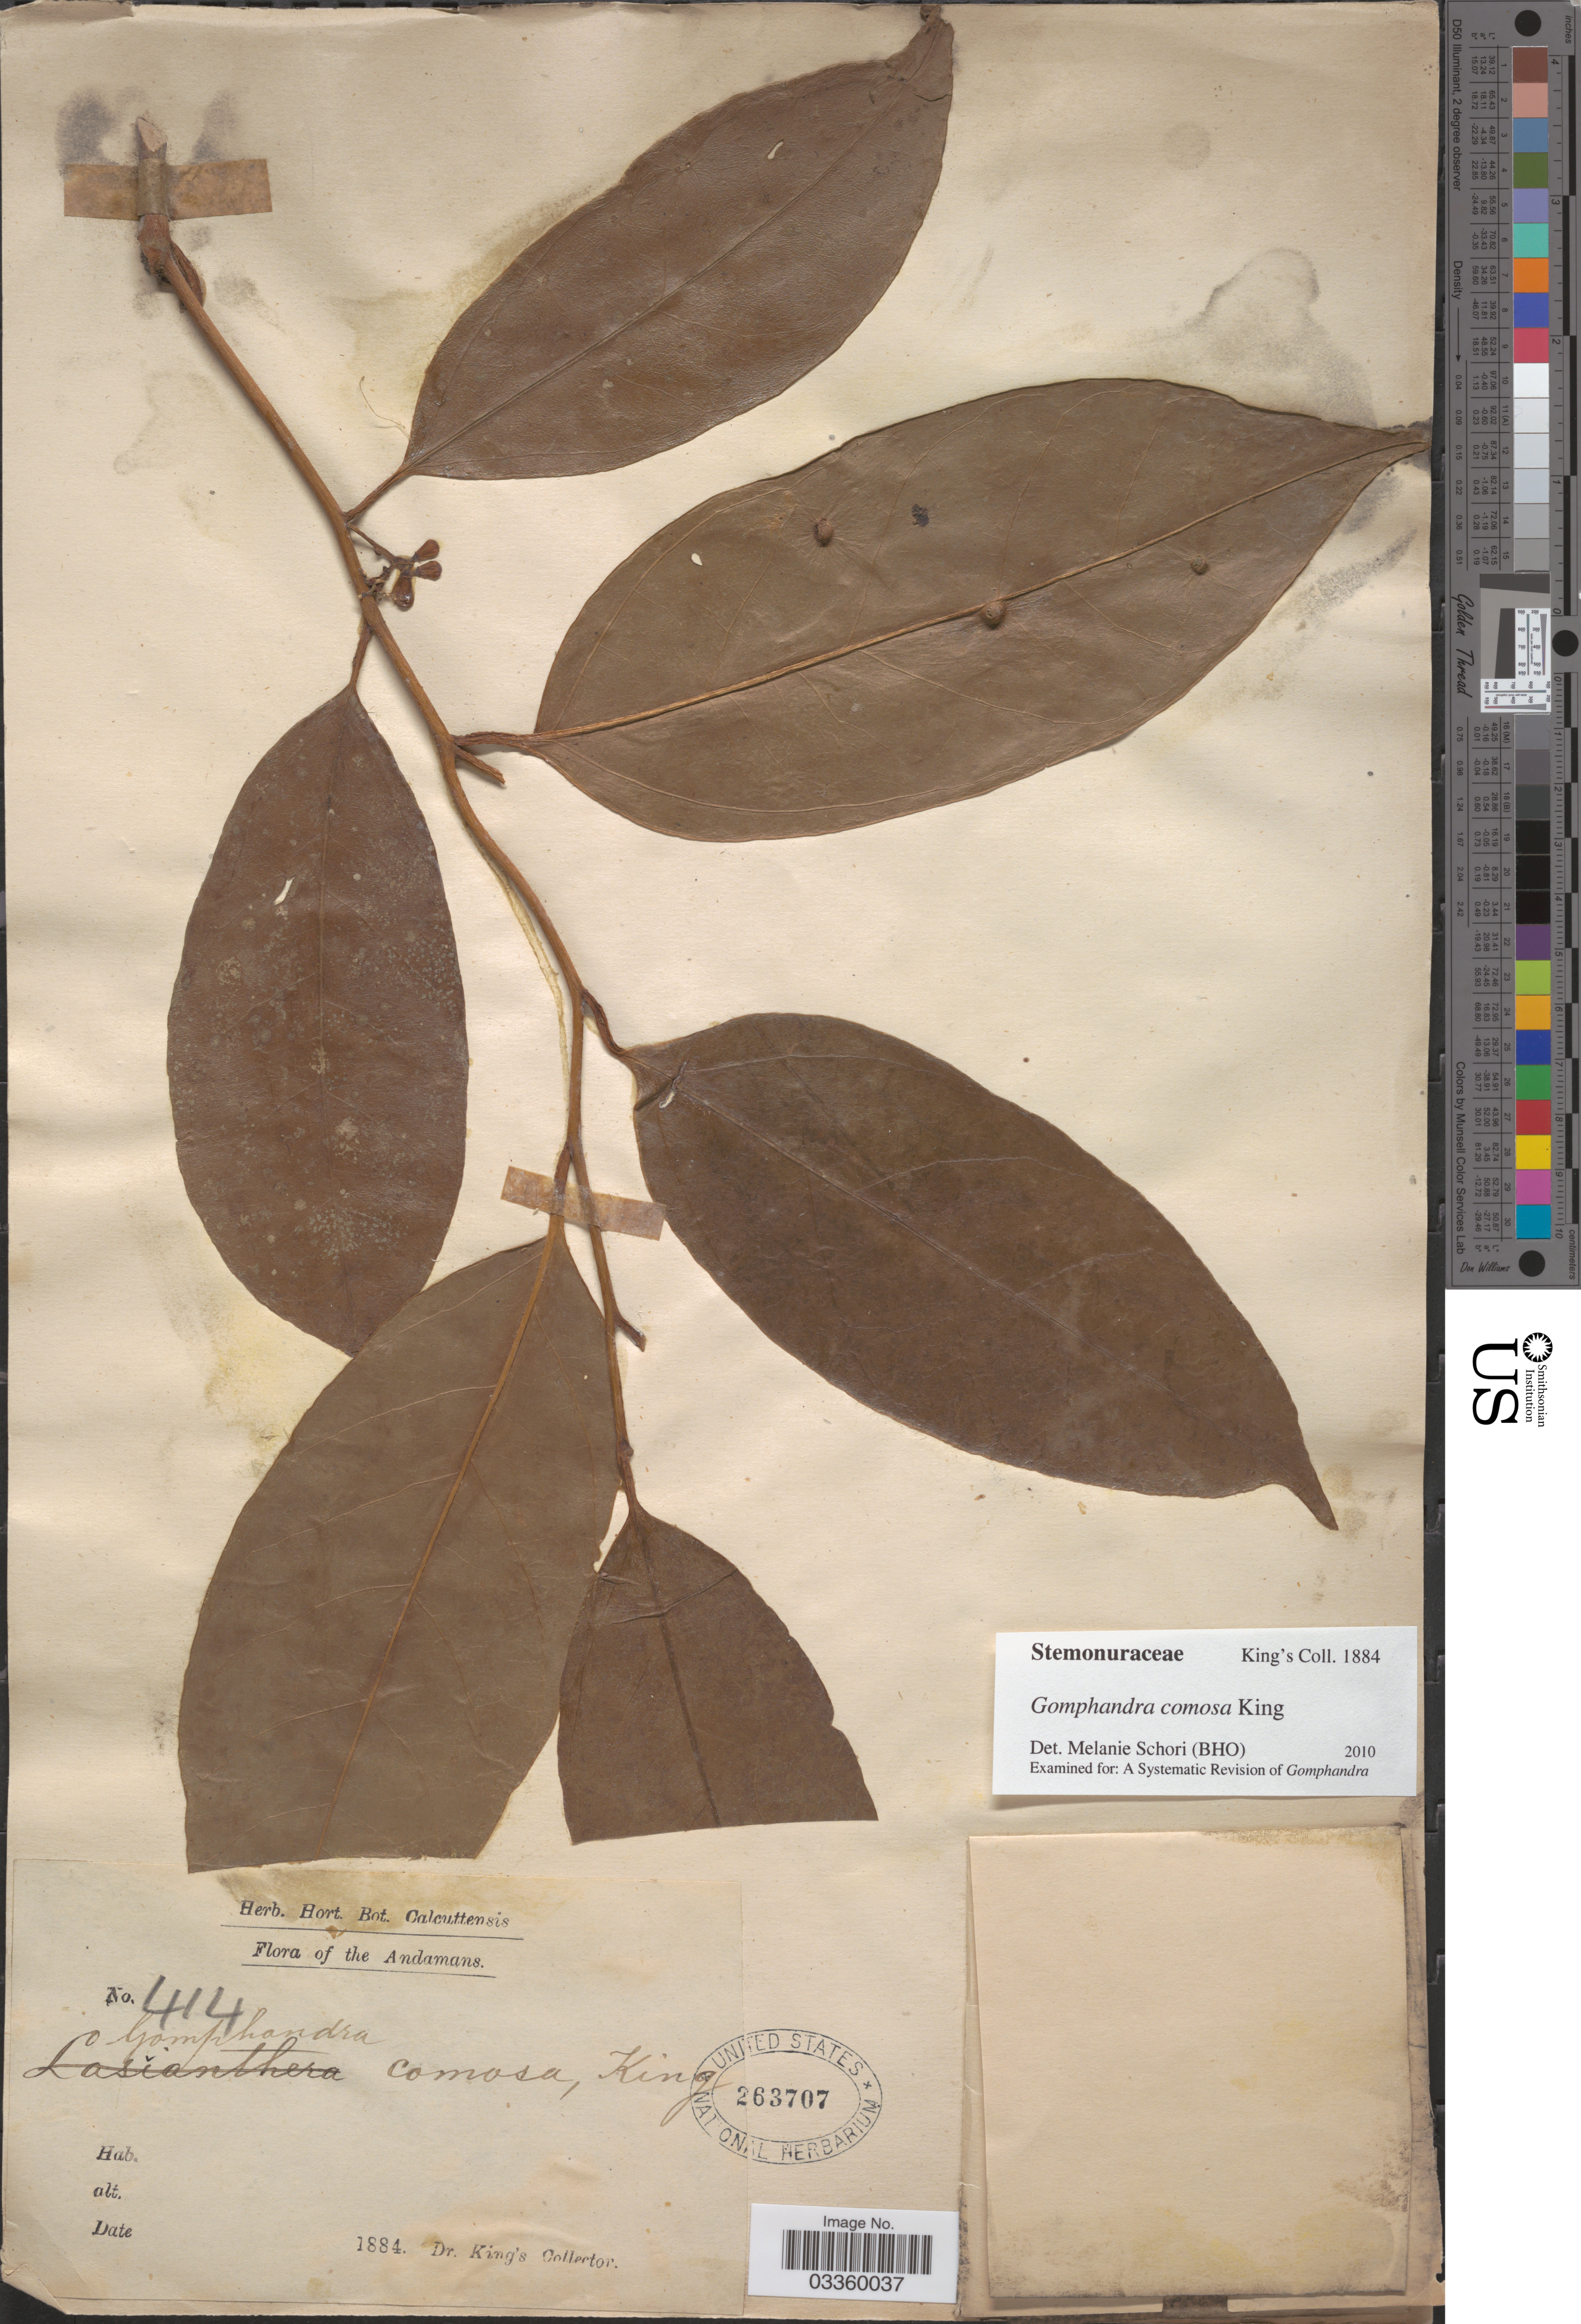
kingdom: Plantae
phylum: Tracheophyta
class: Magnoliopsida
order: Cardiopteridales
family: Stemonuraceae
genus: Gomphandra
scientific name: Gomphandra comosa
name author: King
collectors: Dr. King's collector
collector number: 414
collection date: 1884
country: India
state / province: Andaman and Nicobar Islands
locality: Andamans.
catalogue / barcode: US 263707